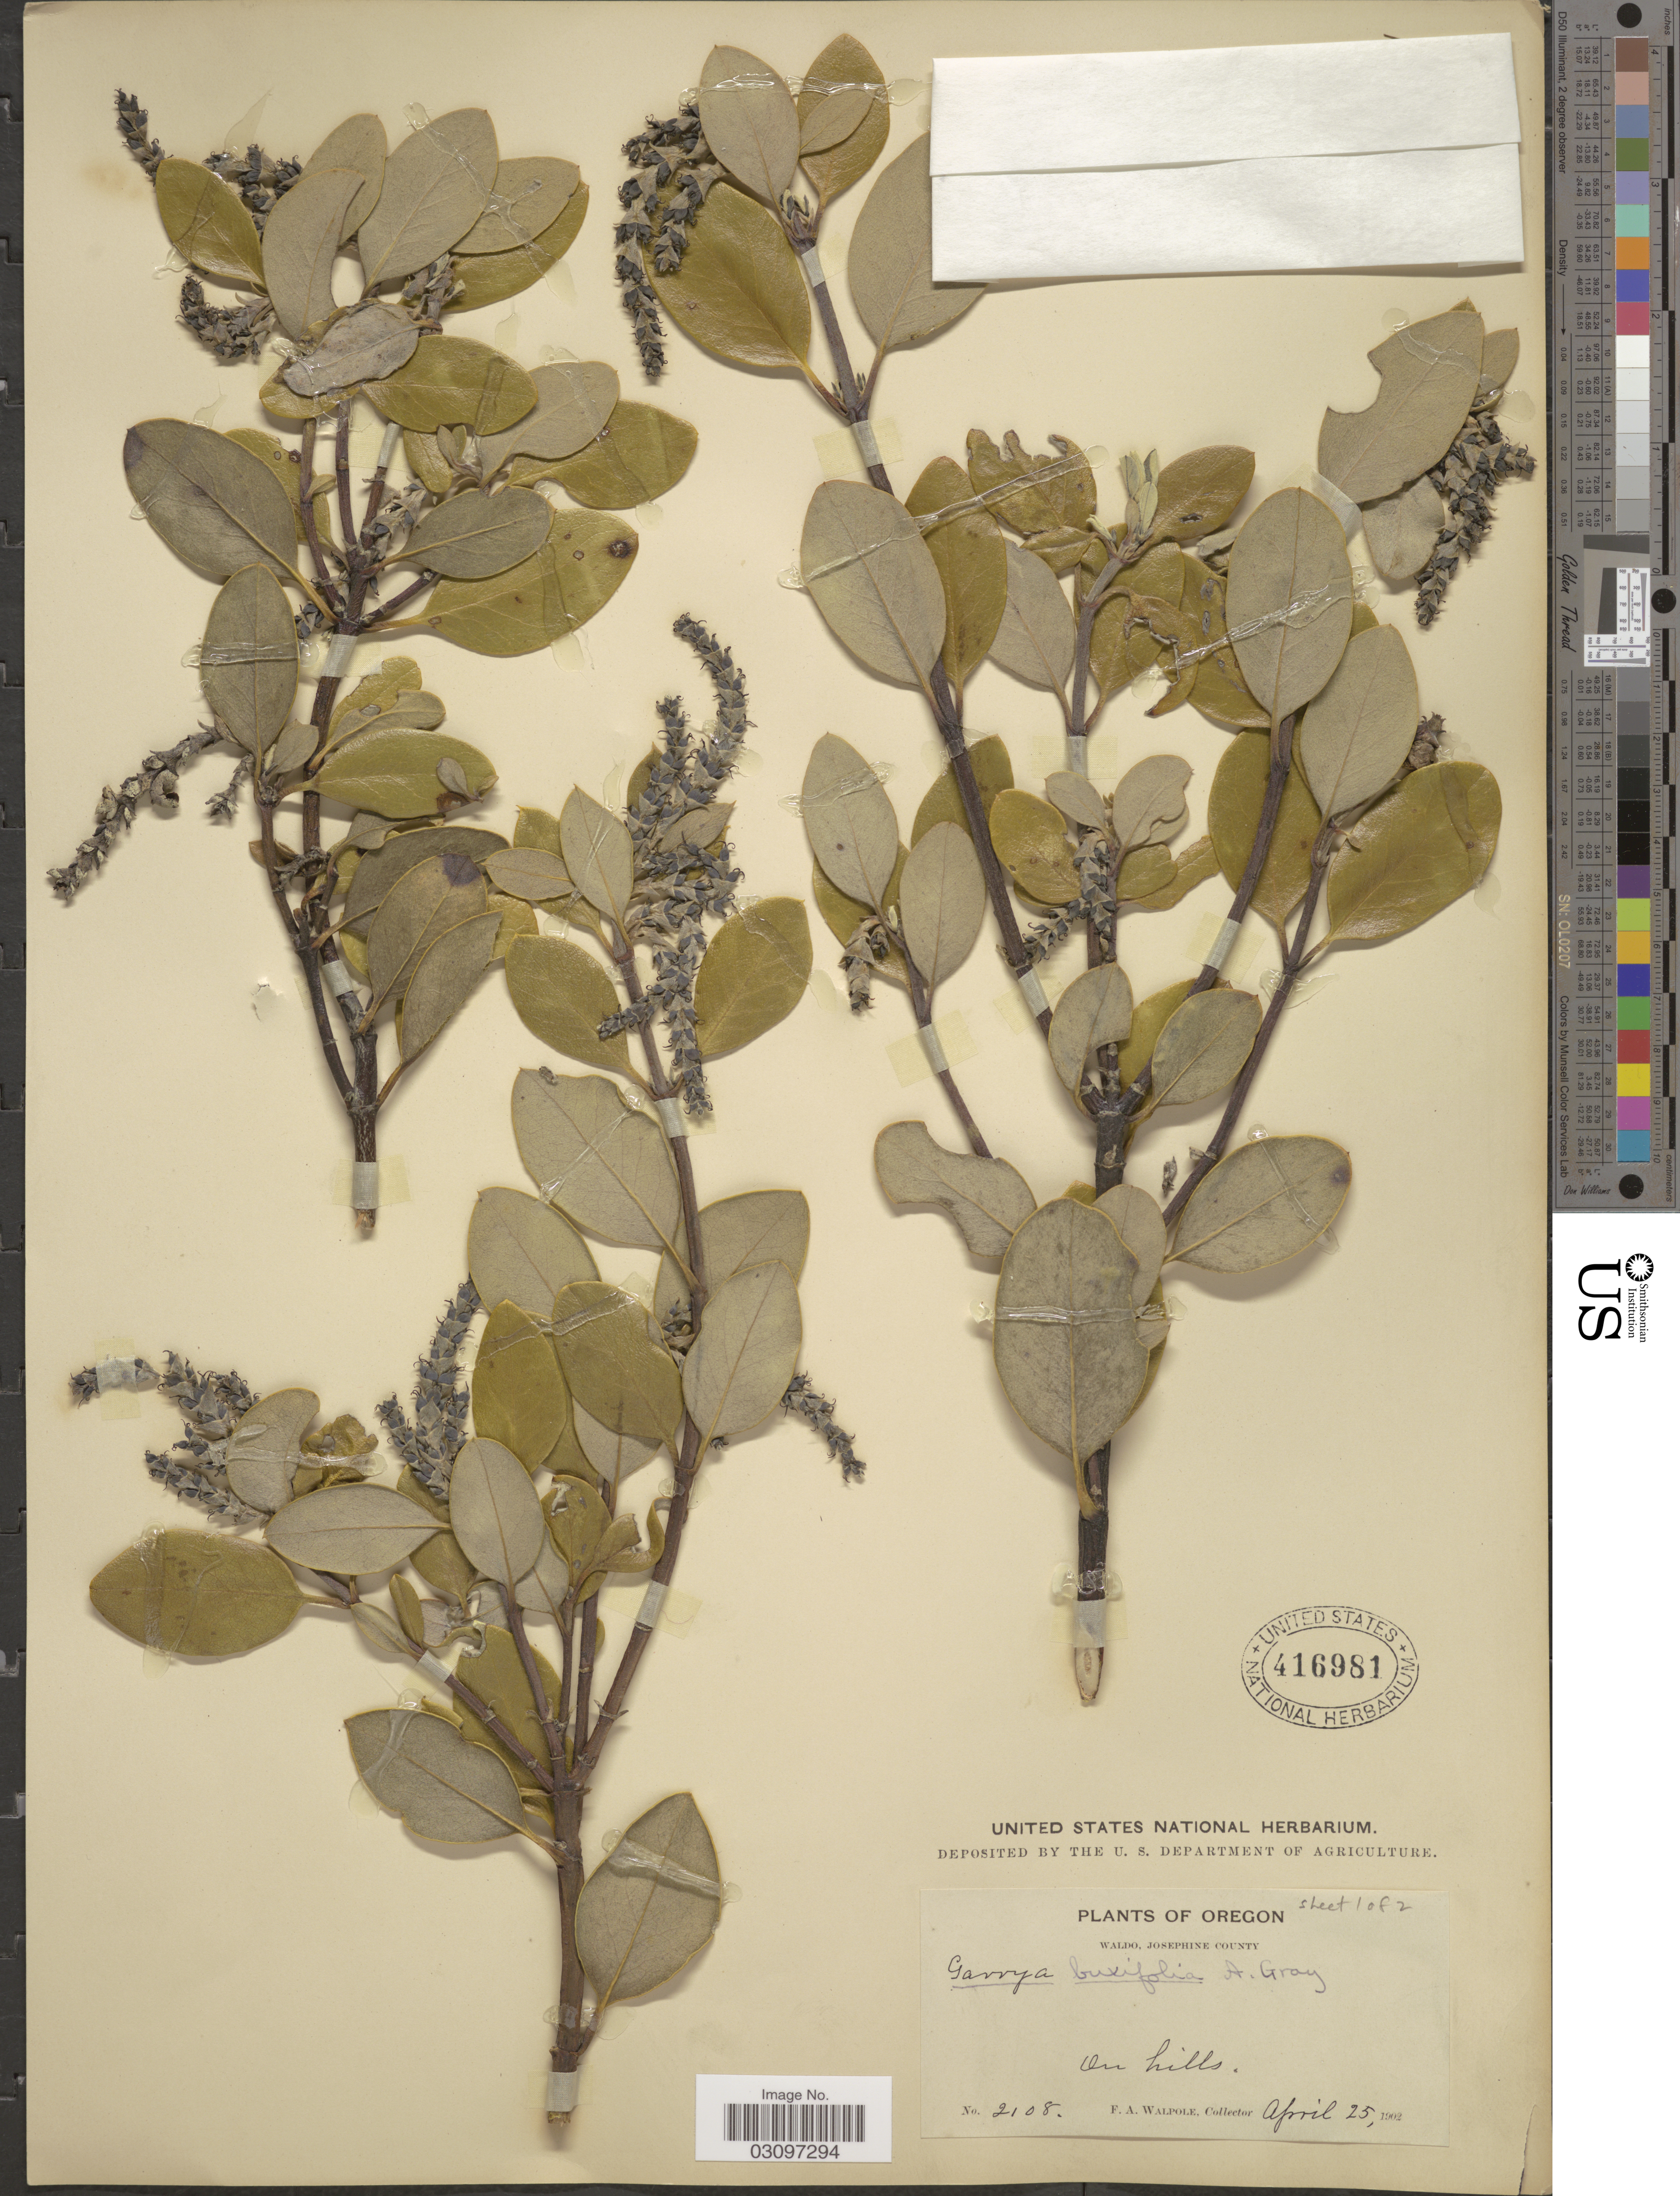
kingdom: Plantae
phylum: Tracheophyta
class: Magnoliopsida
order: Garryales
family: Garryaceae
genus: Garrya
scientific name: Garrya buxifolia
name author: A. Gray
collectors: F. Walpole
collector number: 2108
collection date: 1902-04-25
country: United States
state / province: Oregon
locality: Waldo, Josephine County. On hills.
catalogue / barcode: US 416981